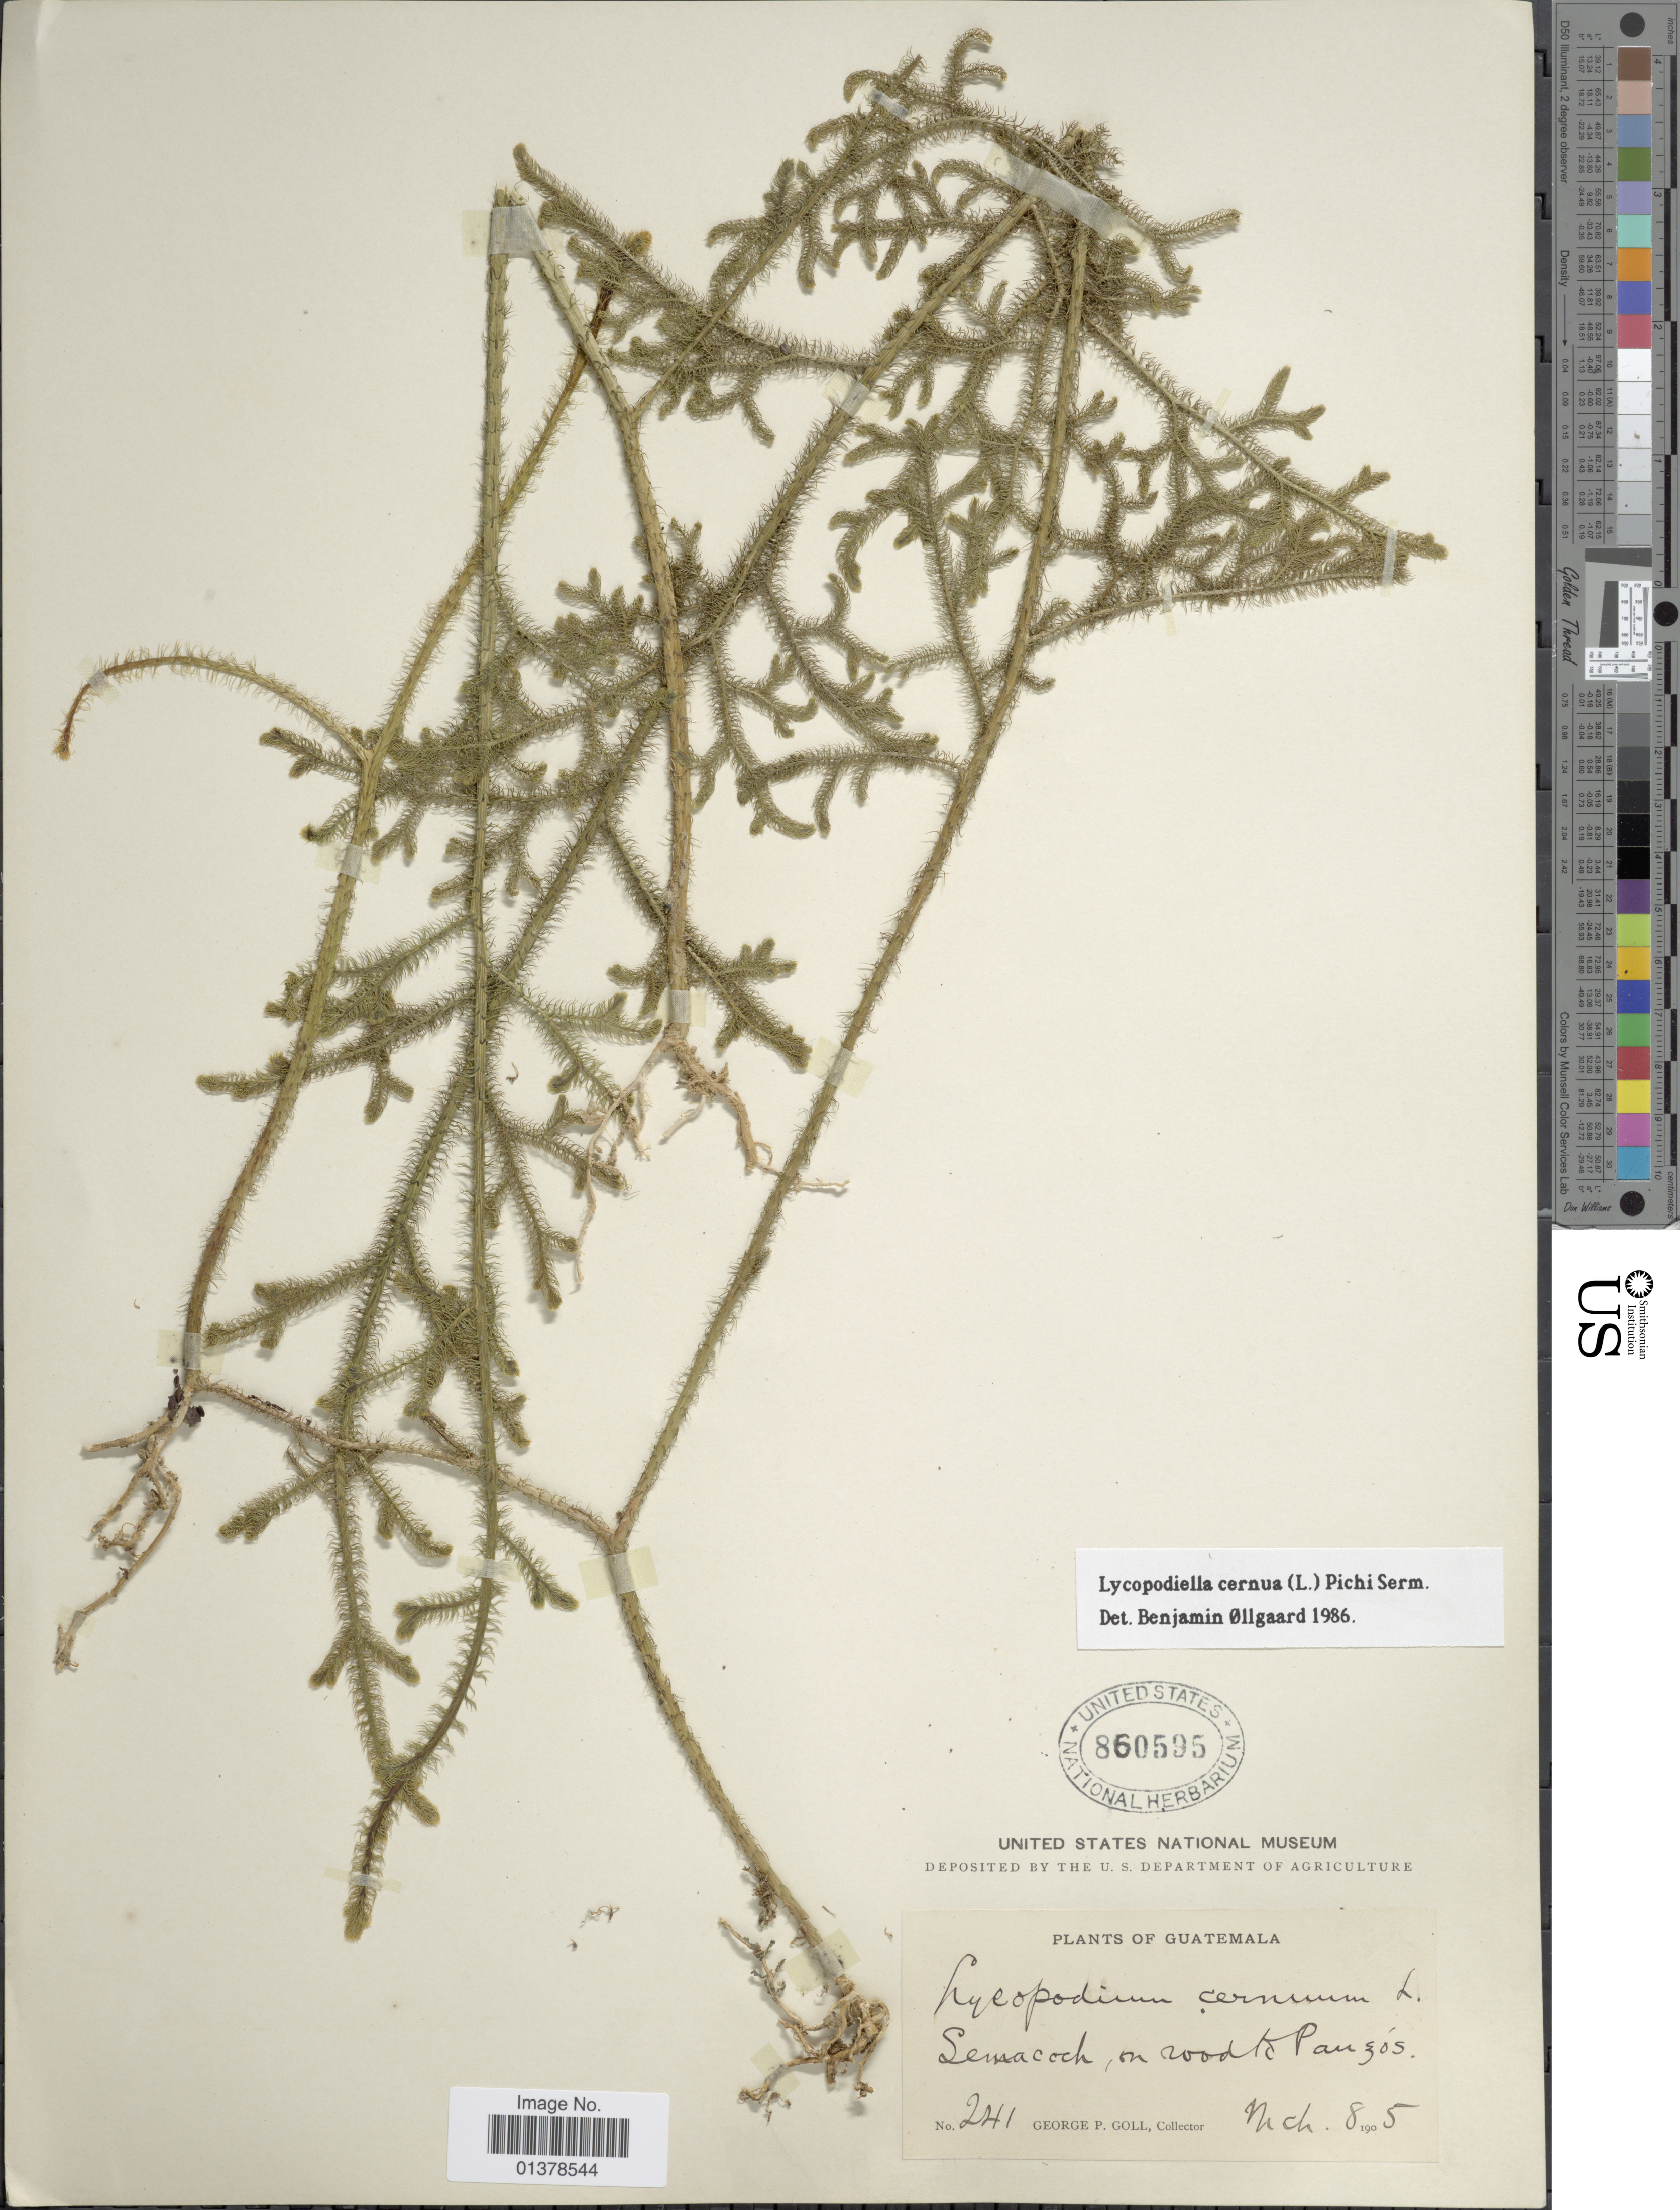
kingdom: Plantae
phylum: Tracheophyta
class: Lycopodiopsida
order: Lycopodiales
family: Lycopodiaceae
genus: Palhinhaea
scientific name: Palhinhaea cernua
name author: (L.) Vasc. & Franco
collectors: G. P. Goll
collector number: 241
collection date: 1905-03-08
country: Guatemala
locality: Semacoch on road to Panzos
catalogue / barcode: US 860595